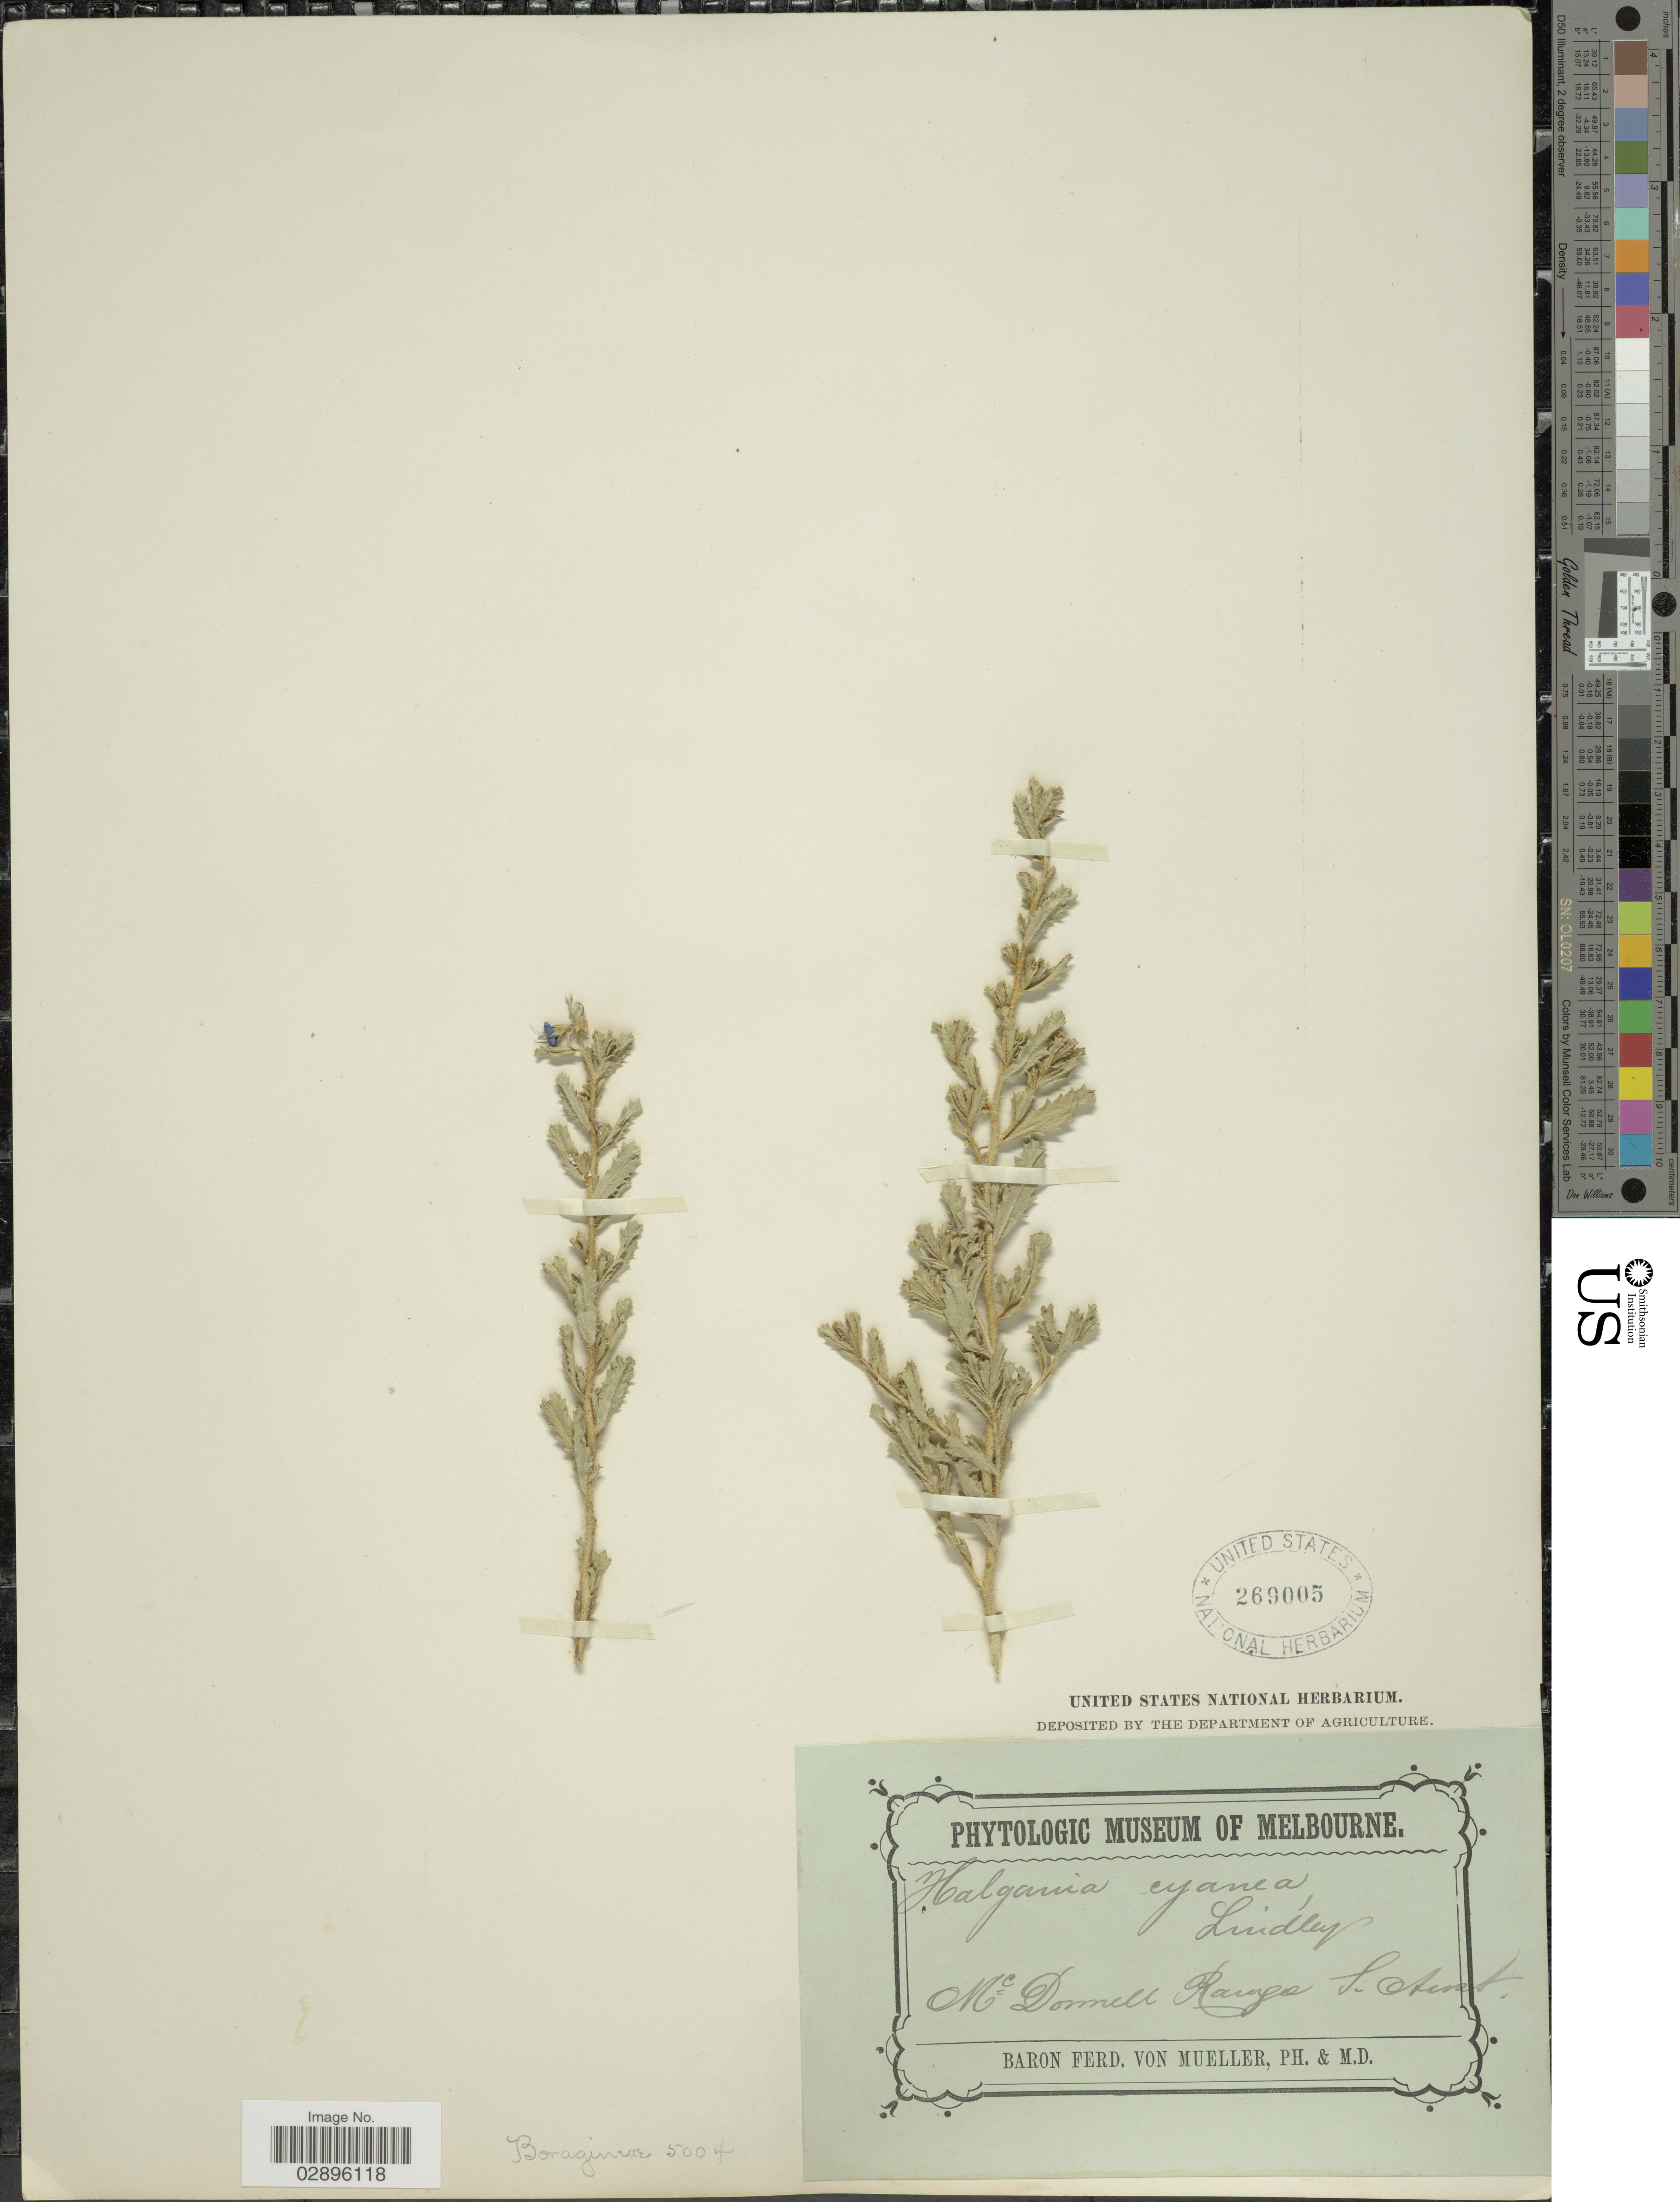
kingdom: Plantae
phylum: Tracheophyta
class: Magnoliopsida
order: Boraginales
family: Ehretiaceae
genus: Halgania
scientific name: Halgania cyanea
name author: Lindl.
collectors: F. Mueller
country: Australia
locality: Mc Donnell Range, S. Stuart.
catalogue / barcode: US 269005